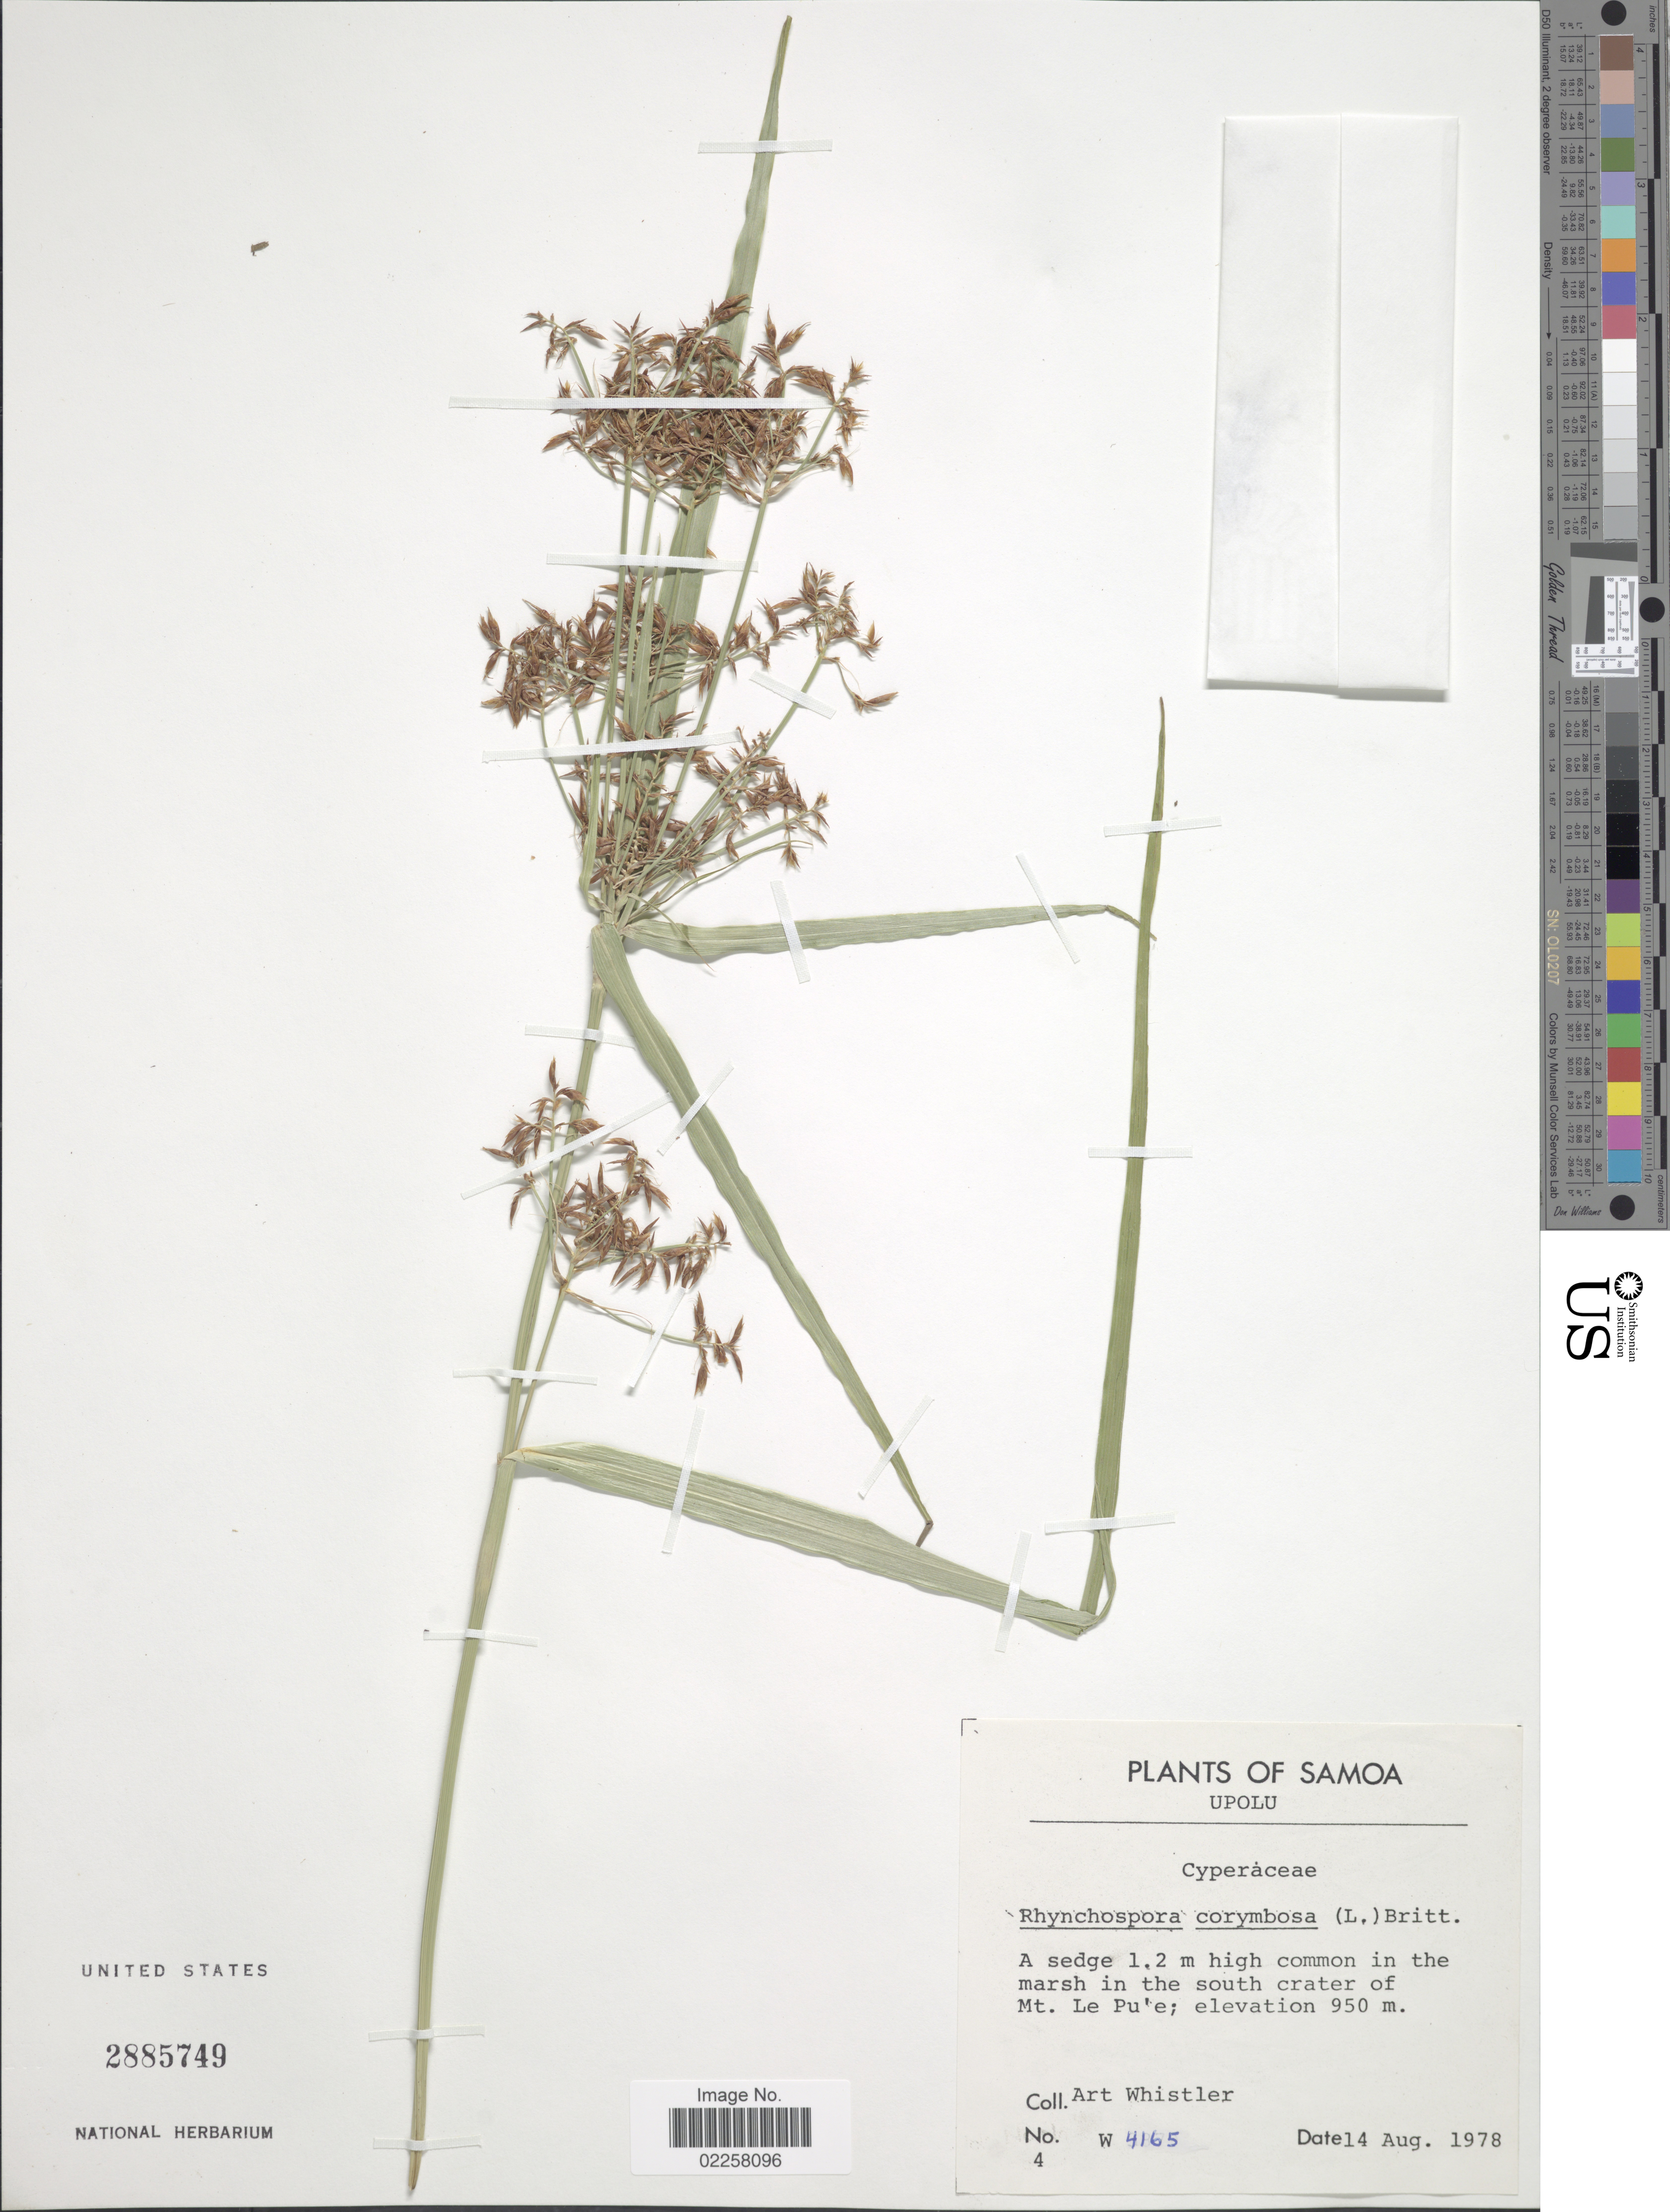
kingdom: Plantae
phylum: Tracheophyta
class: Liliopsida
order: Poales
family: Cyperaceae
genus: Rhynchospora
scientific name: Rhynchospora corymbosa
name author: (L.) Britton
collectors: A. Whistler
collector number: W4165/4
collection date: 1978-08-14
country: Samoa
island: Upolu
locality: In the marsh in the south crater of Mt. Le Pu'e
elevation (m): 950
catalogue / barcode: US 2885749